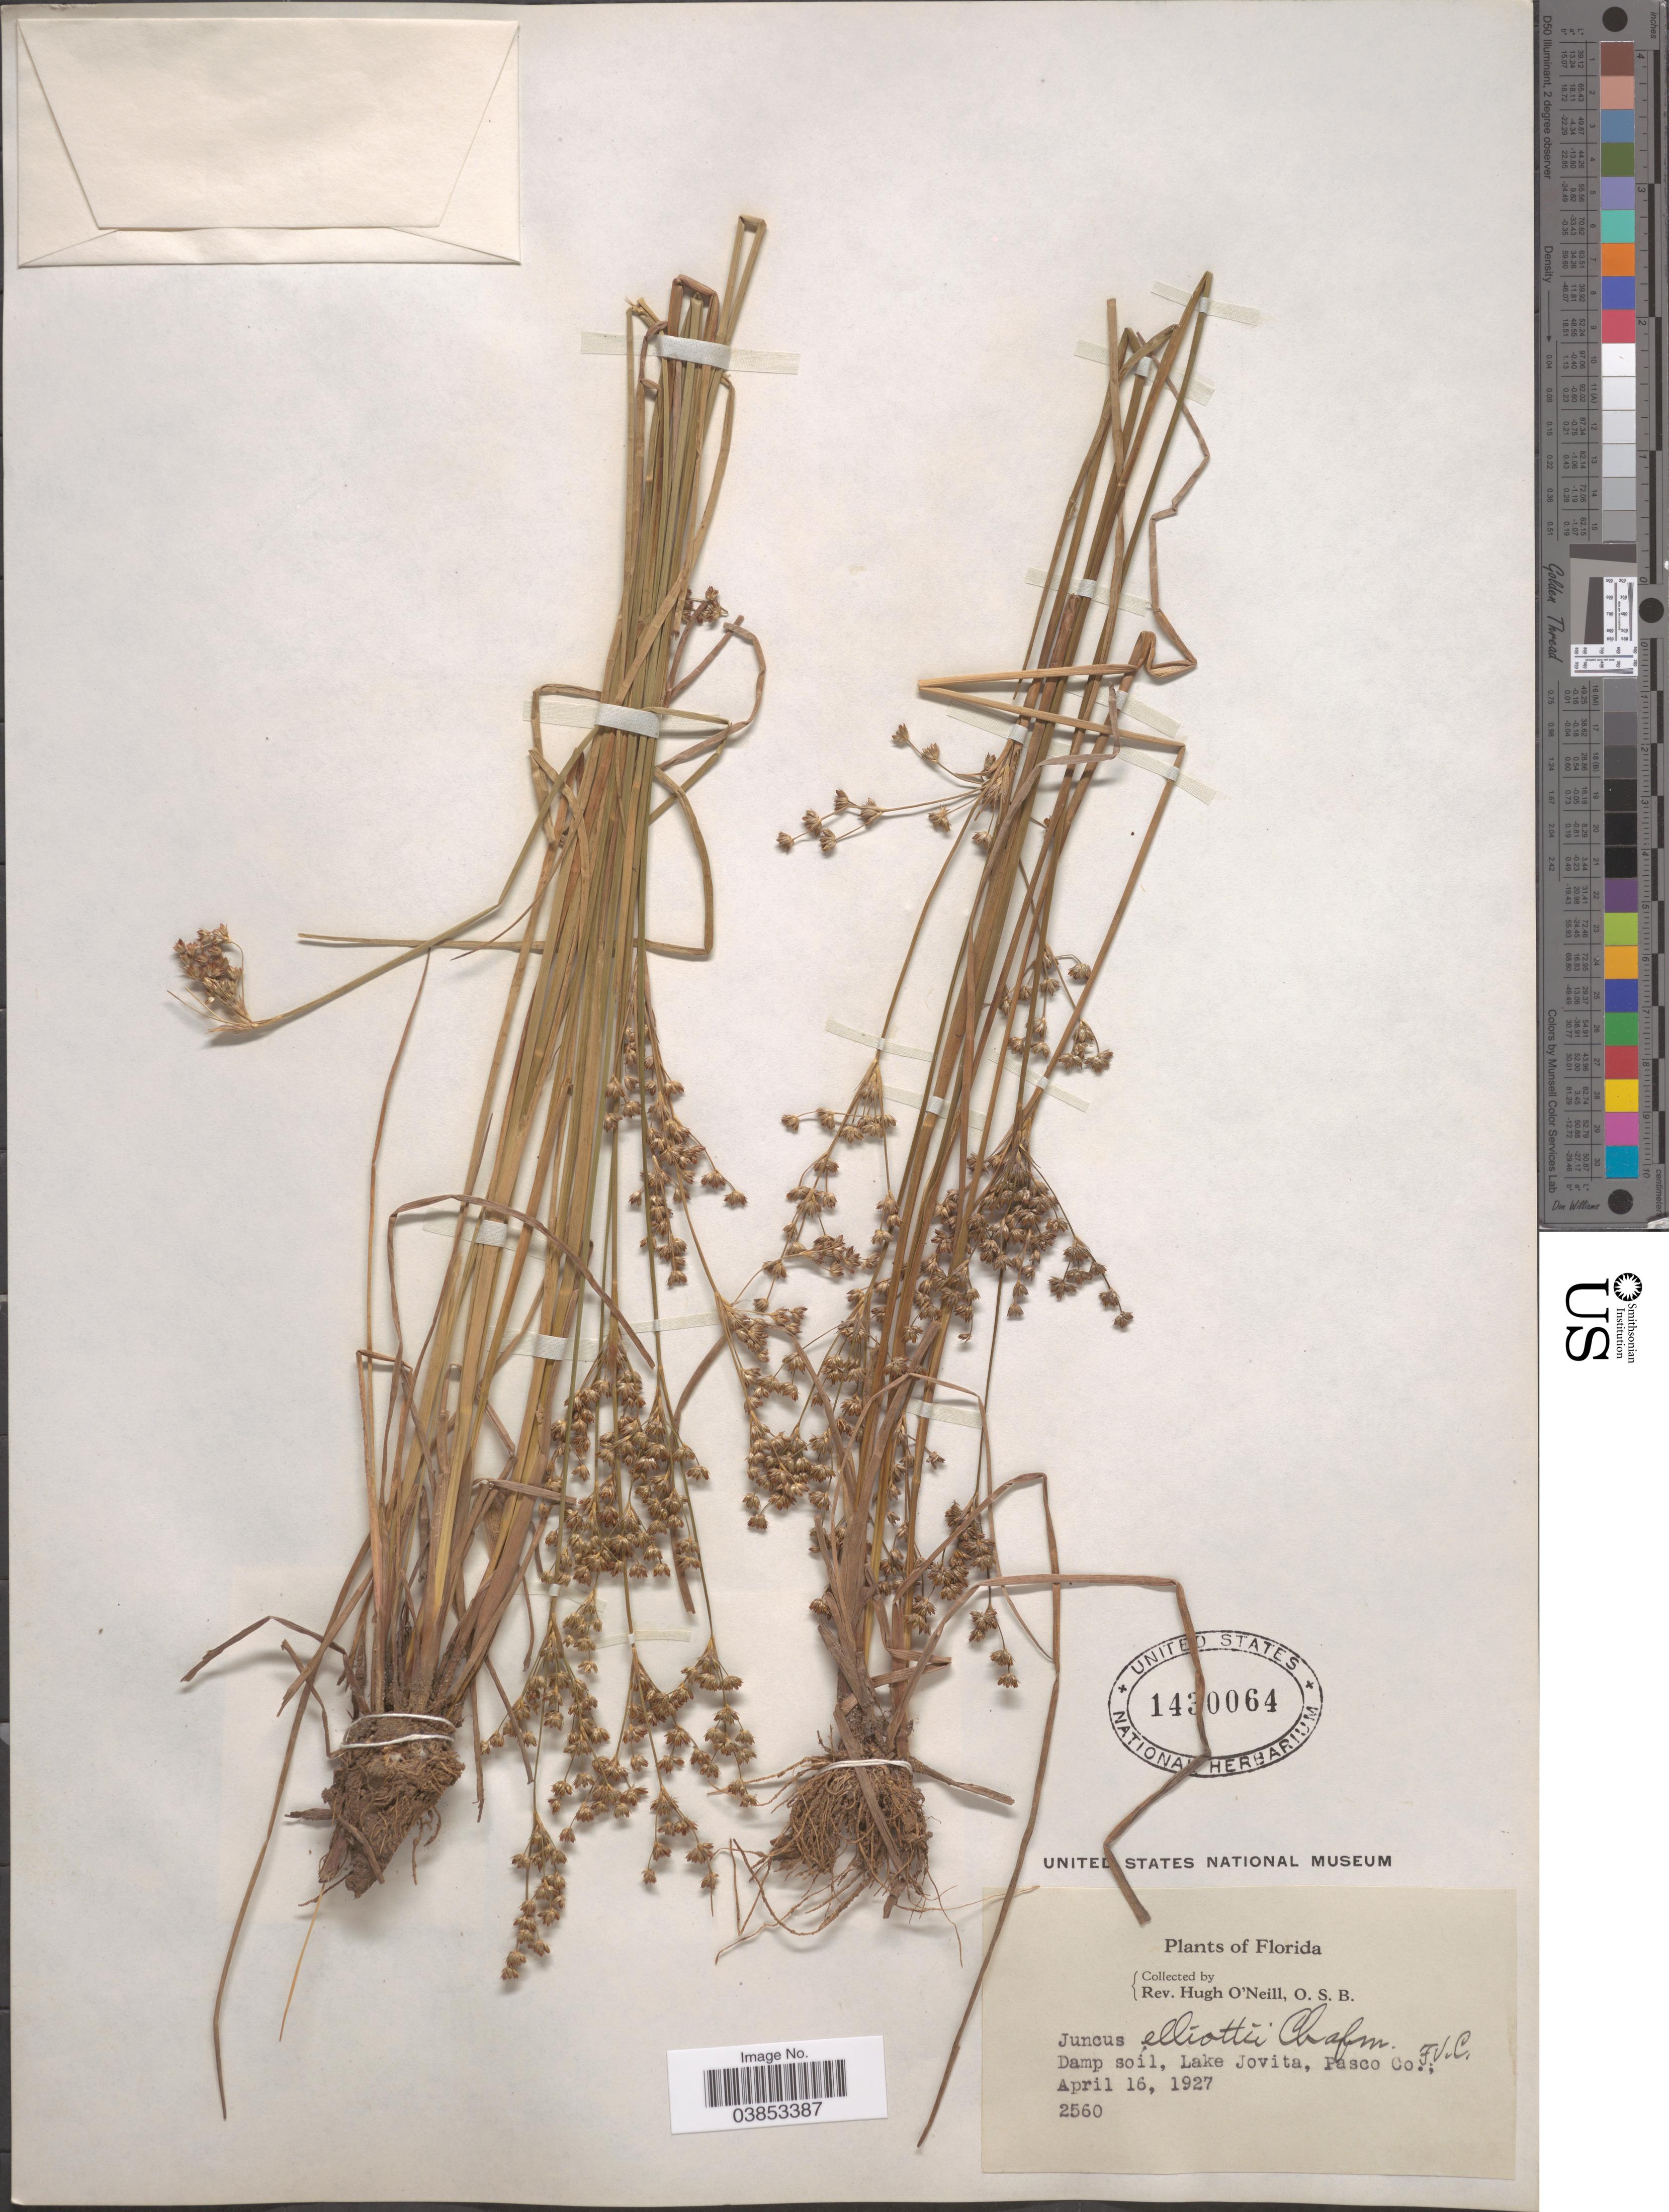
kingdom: Plantae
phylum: Tracheophyta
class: Liliopsida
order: Poales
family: Juncaceae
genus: Juncus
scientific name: Juncus elliottii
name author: Chapm.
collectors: H. O'Neill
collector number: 2560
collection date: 1927-04-16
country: United States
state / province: Florida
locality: Lake Jovita, Pasco Co.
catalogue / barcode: US 1430064